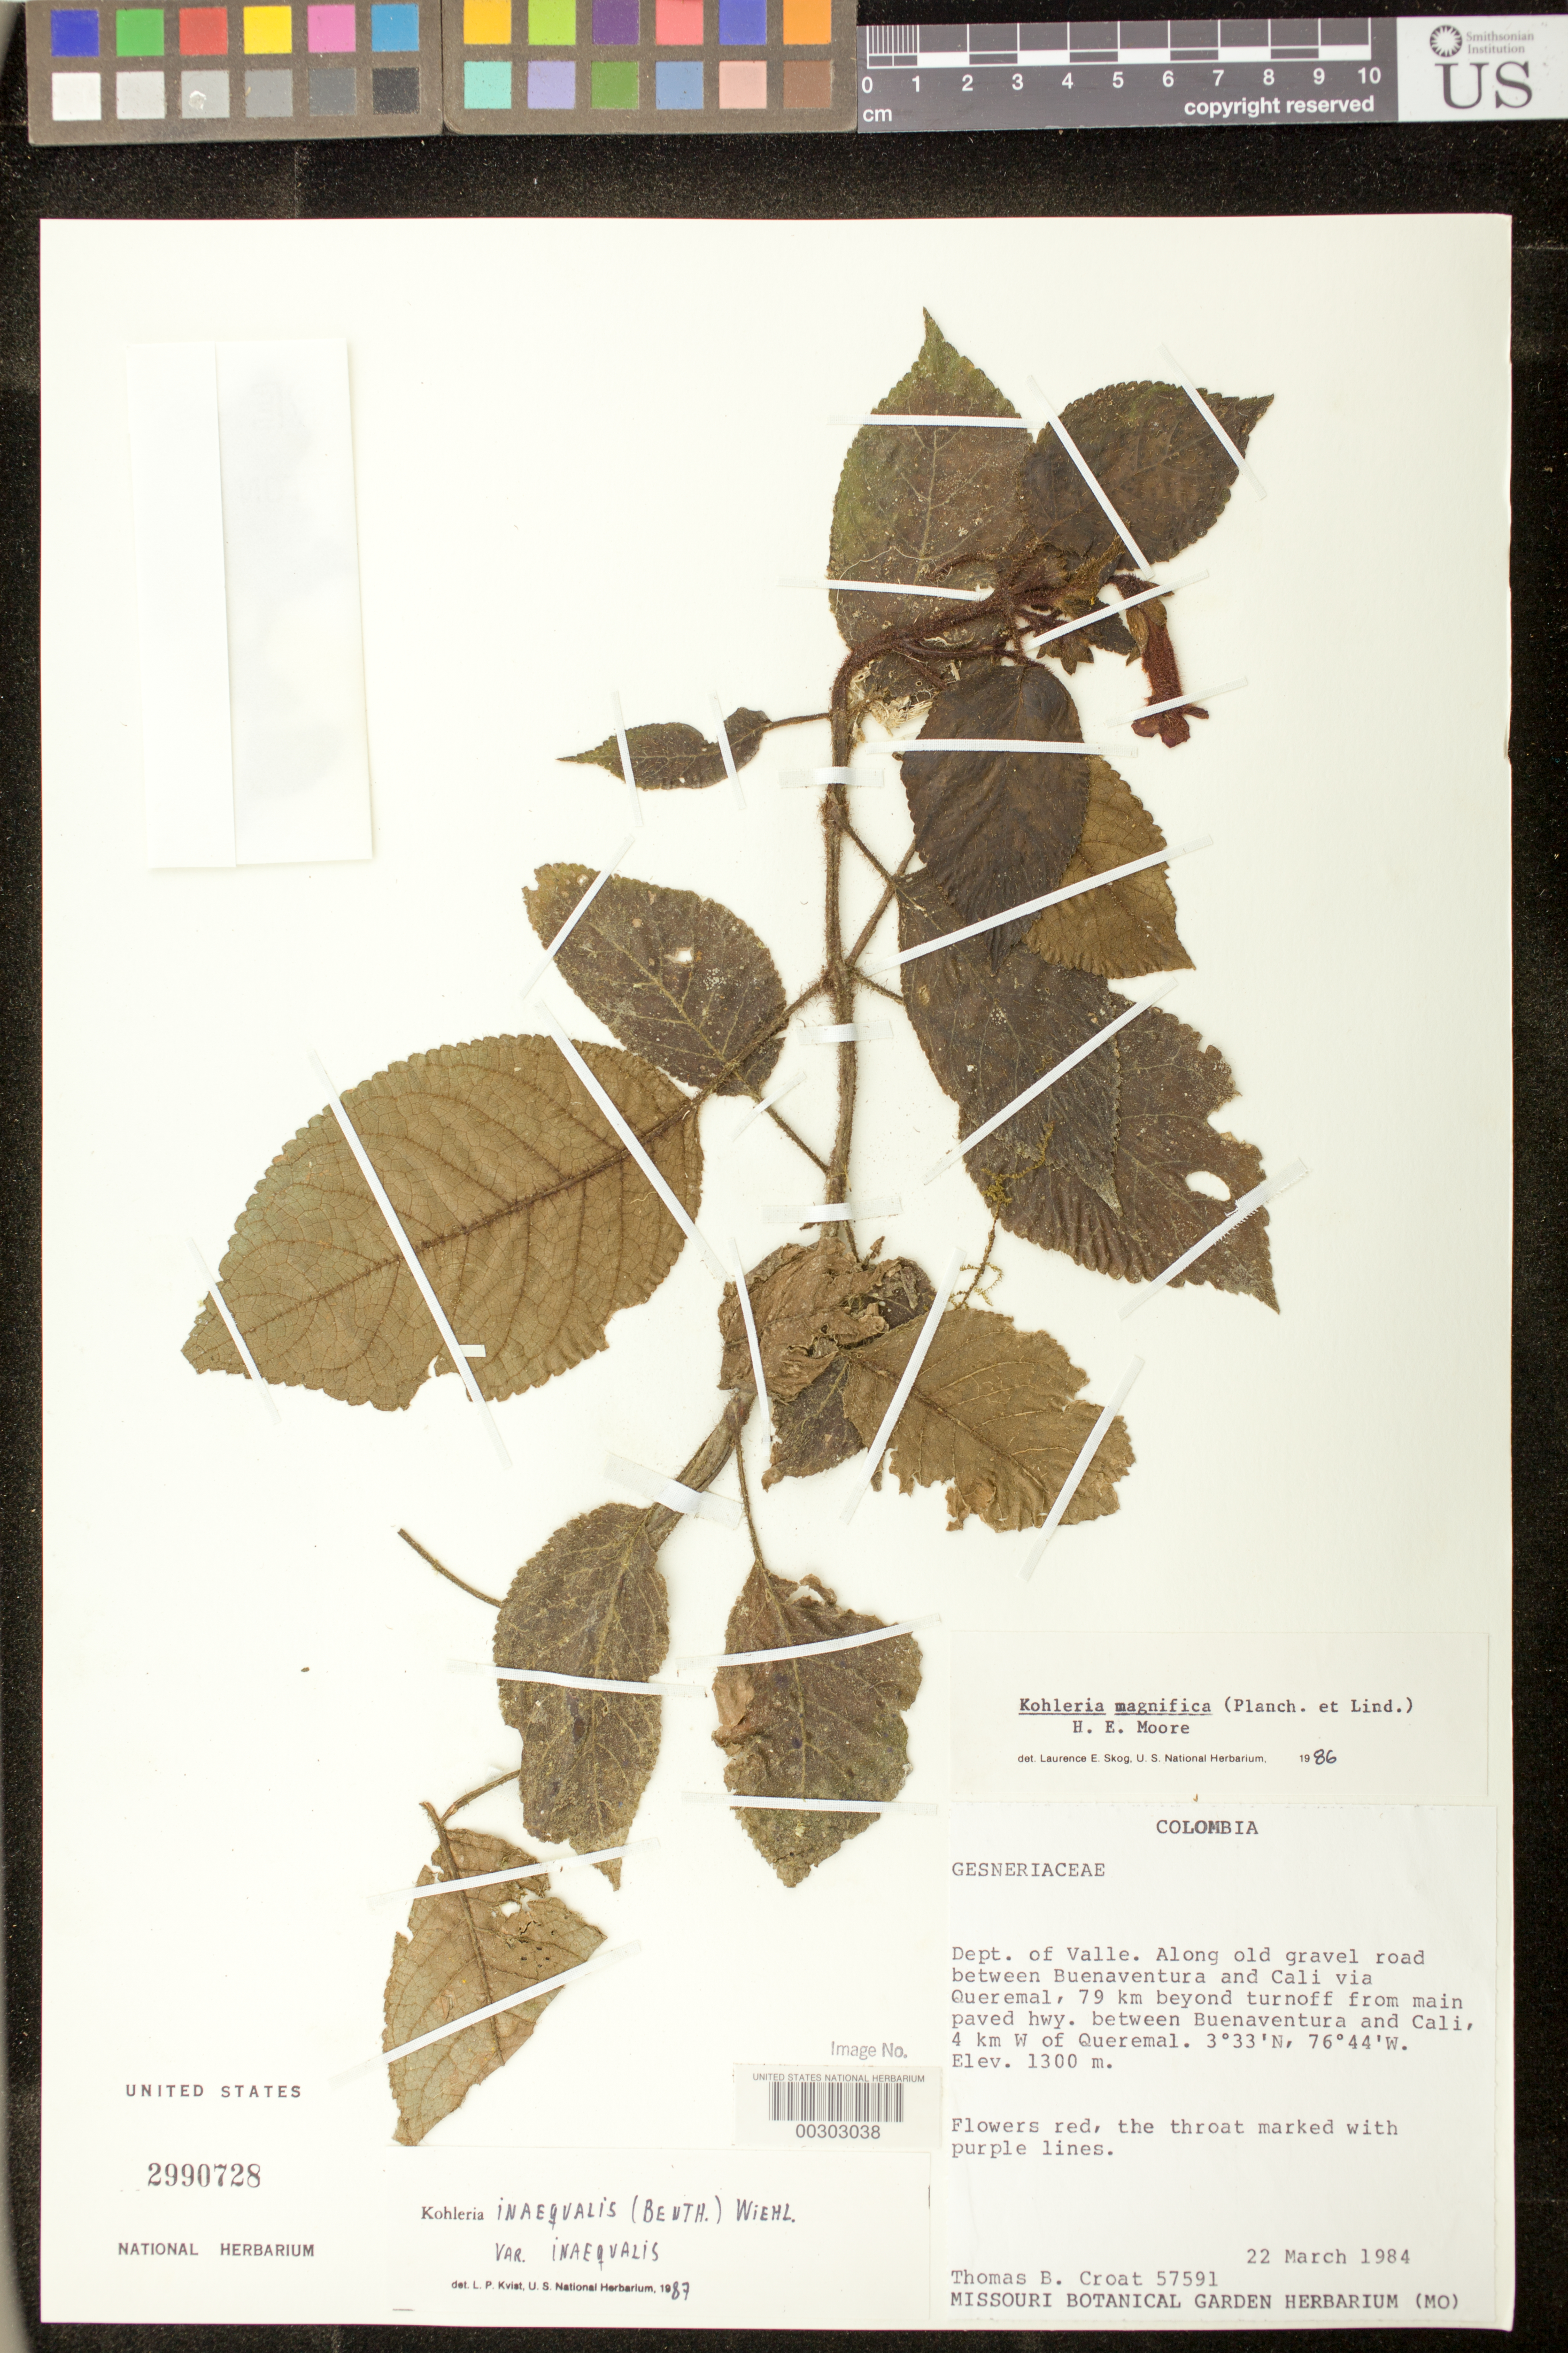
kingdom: Plantae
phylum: Tracheophyta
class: Magnoliopsida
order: Lamiales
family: Gesneriaceae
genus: Kohleria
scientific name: Kohleria inaequalis var. inaequalis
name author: (Benth.) Wiehler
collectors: T. B. Croat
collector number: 57591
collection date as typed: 22 Mar 1984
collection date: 1984-03-22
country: Colombia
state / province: Valle del Cauca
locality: Along old gravel road between Buenaventura and Cali via Queremal, 79 km beyond turnoff from main paved hwy ...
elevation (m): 1300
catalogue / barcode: US 2990728